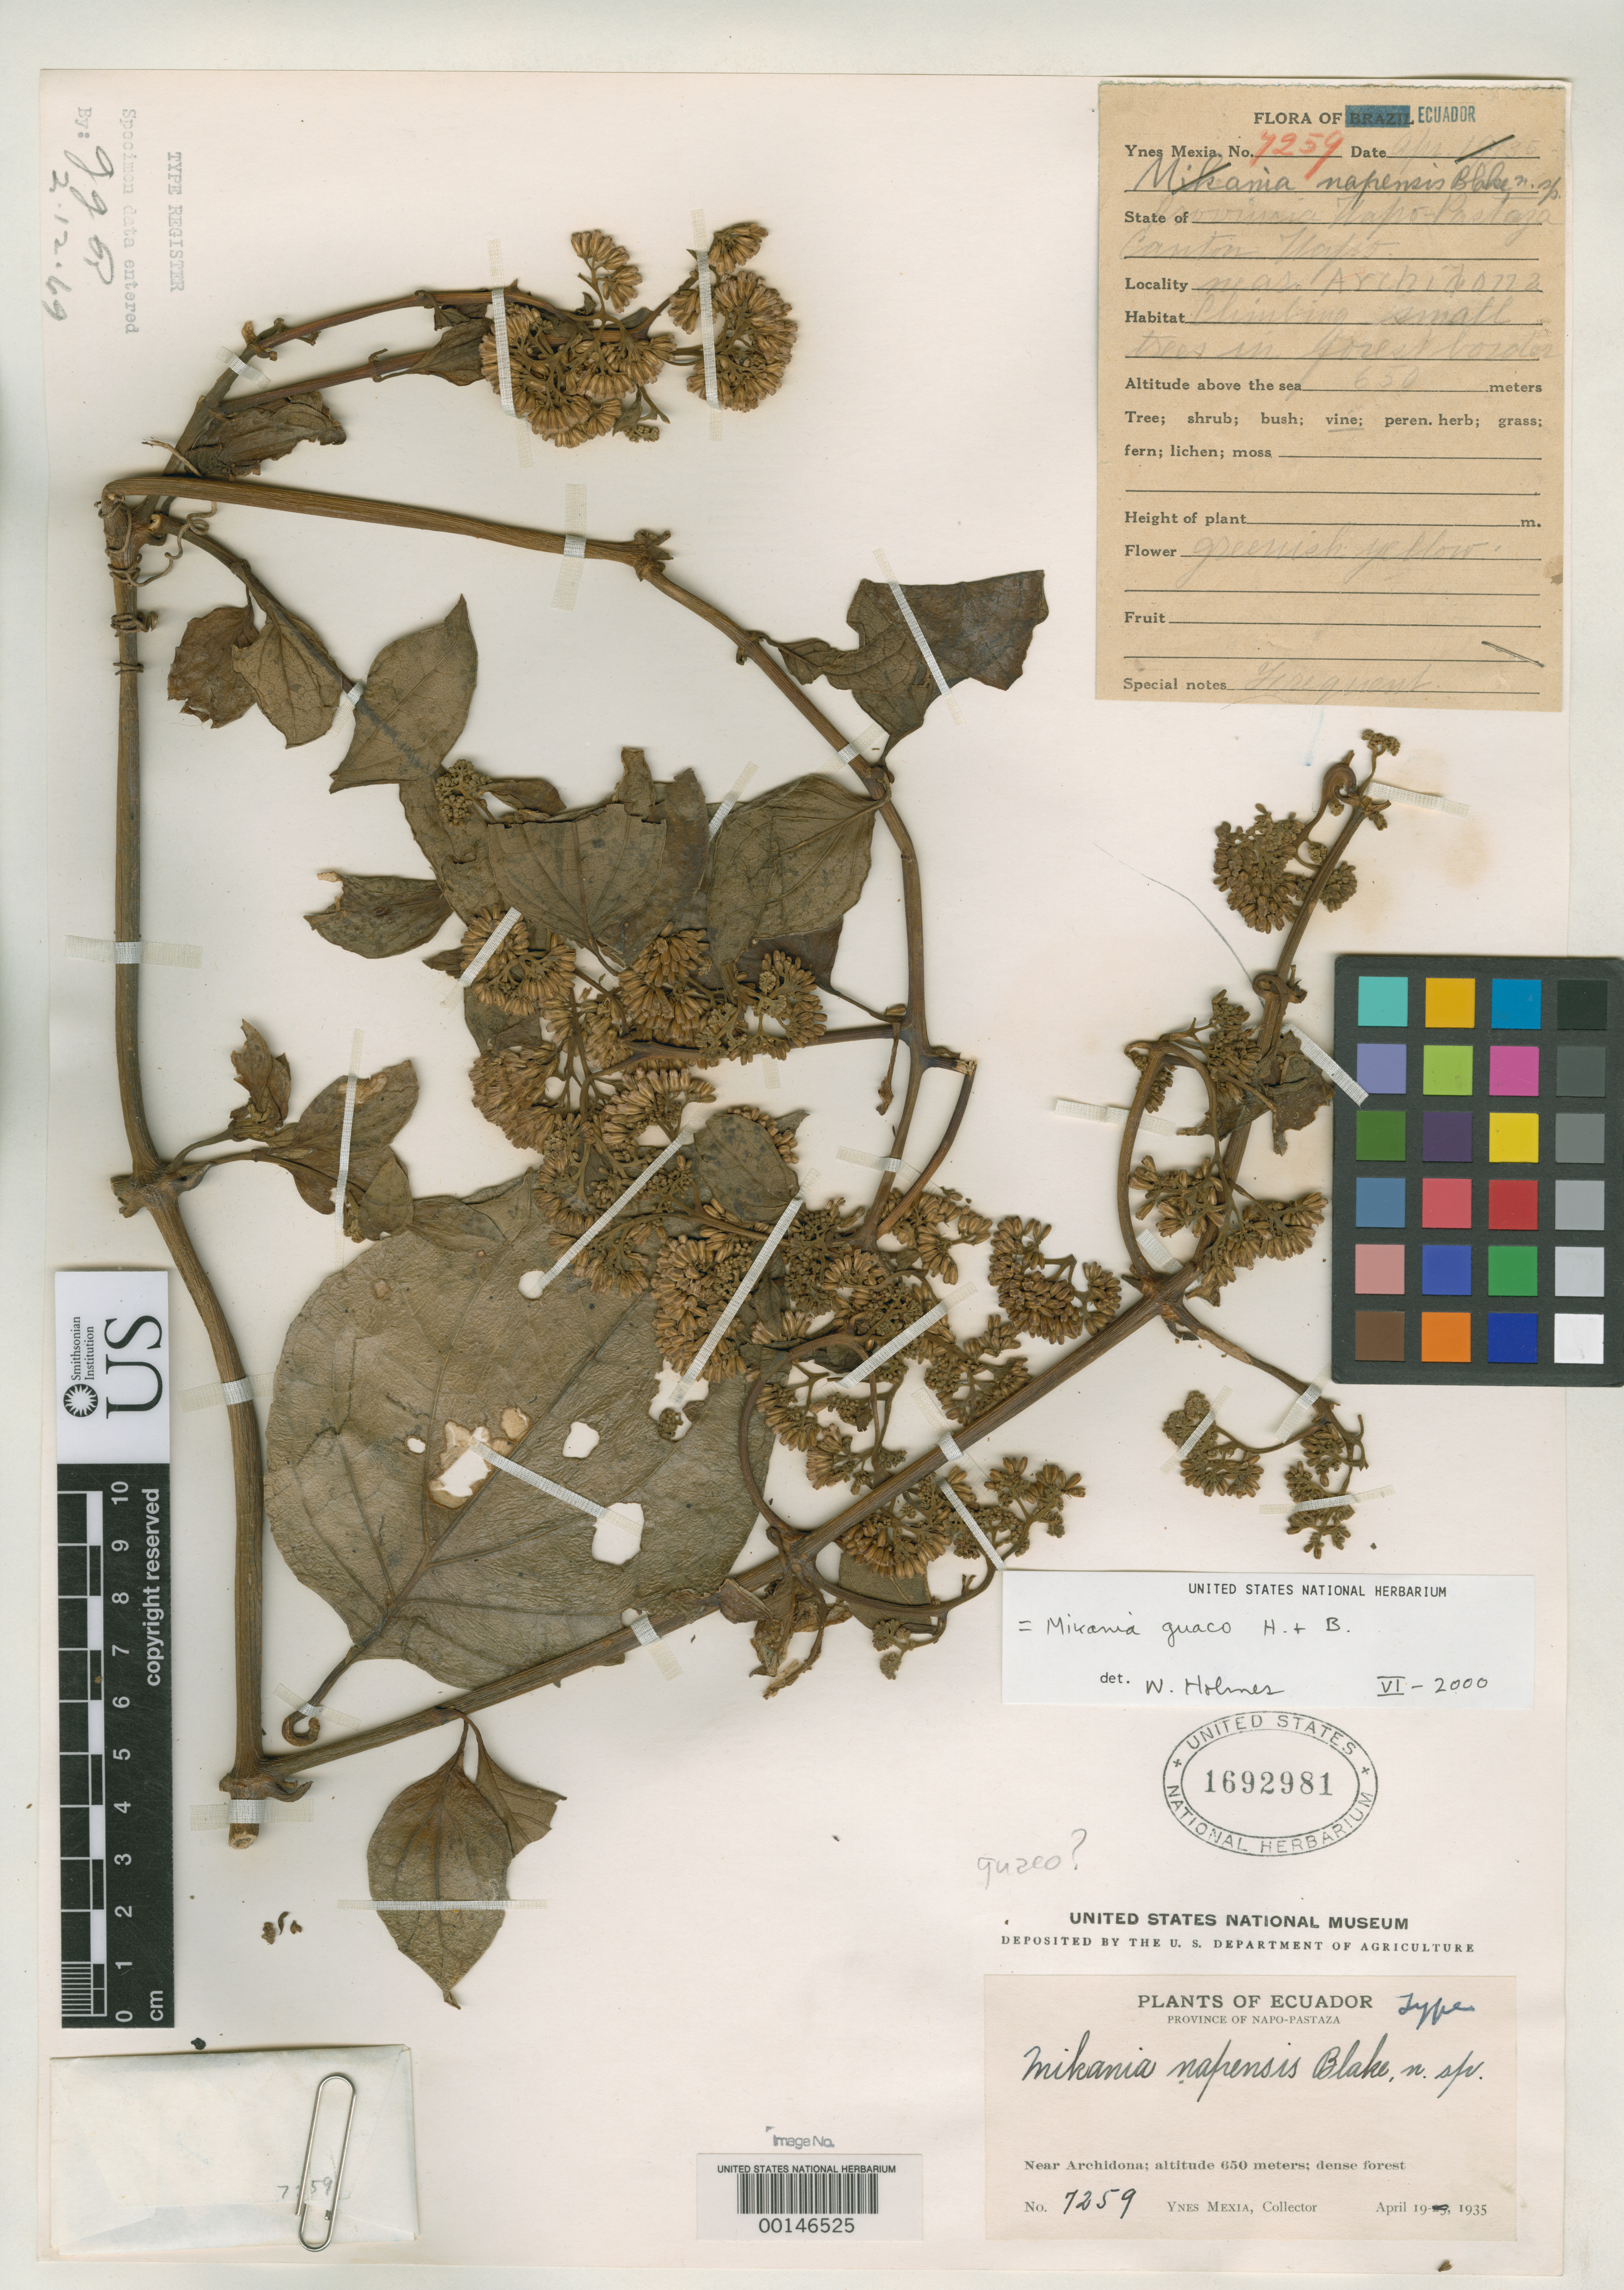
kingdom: Plantae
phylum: Tracheophyta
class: Magnoliopsida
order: Asterales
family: Asteraceae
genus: Mikania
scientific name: Mikania napensis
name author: S.F. Blake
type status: Holotype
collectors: Y. Mexia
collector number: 7259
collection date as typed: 19 Apr 1935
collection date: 1935-04-19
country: Ecuador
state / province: Napo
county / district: Archidona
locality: Archidona, Napo Canton. [Province previously recorded as Napo-Pastaza. [?? Archidona is in Canton Archidona not Canton Napo]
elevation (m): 650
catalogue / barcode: US 1692981